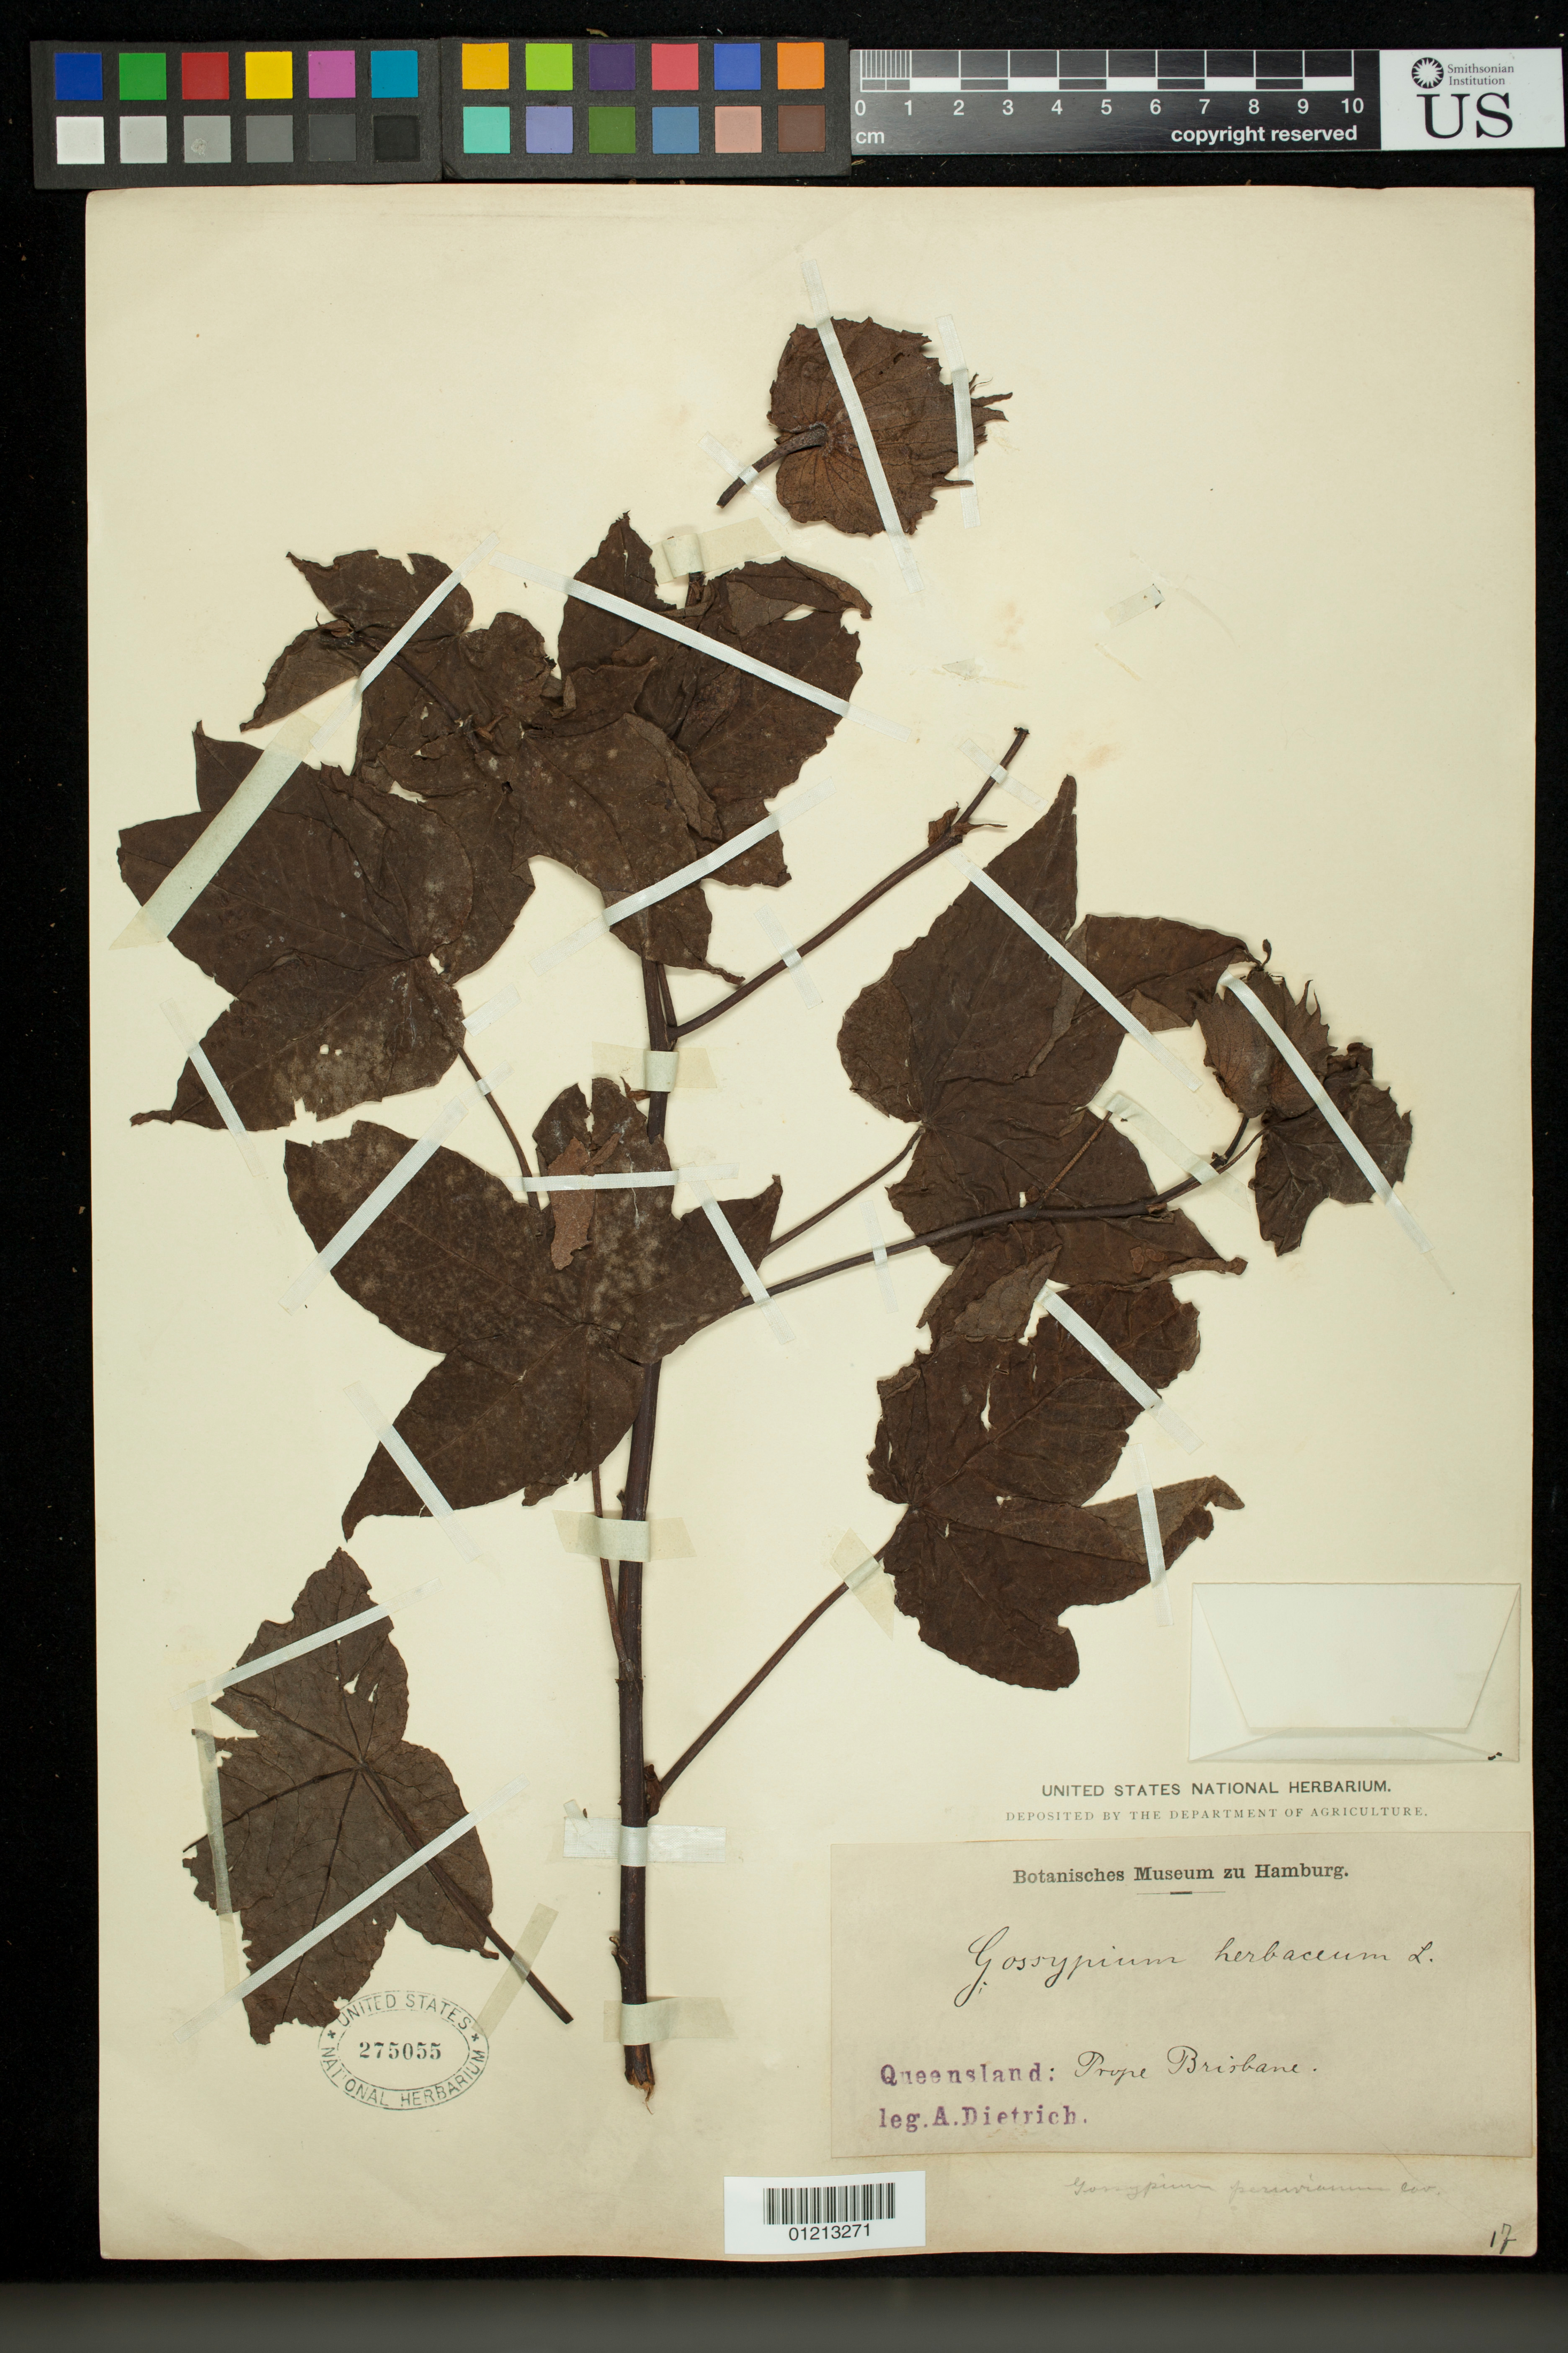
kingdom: Plantae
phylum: Tracheophyta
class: Magnoliopsida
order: Malvales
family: Malvaceae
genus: Gossypium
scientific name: Gossypium peruvianum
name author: Cav.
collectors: A. Dietrich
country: Australia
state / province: Queensland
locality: Prope Brisbane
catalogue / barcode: US 275055